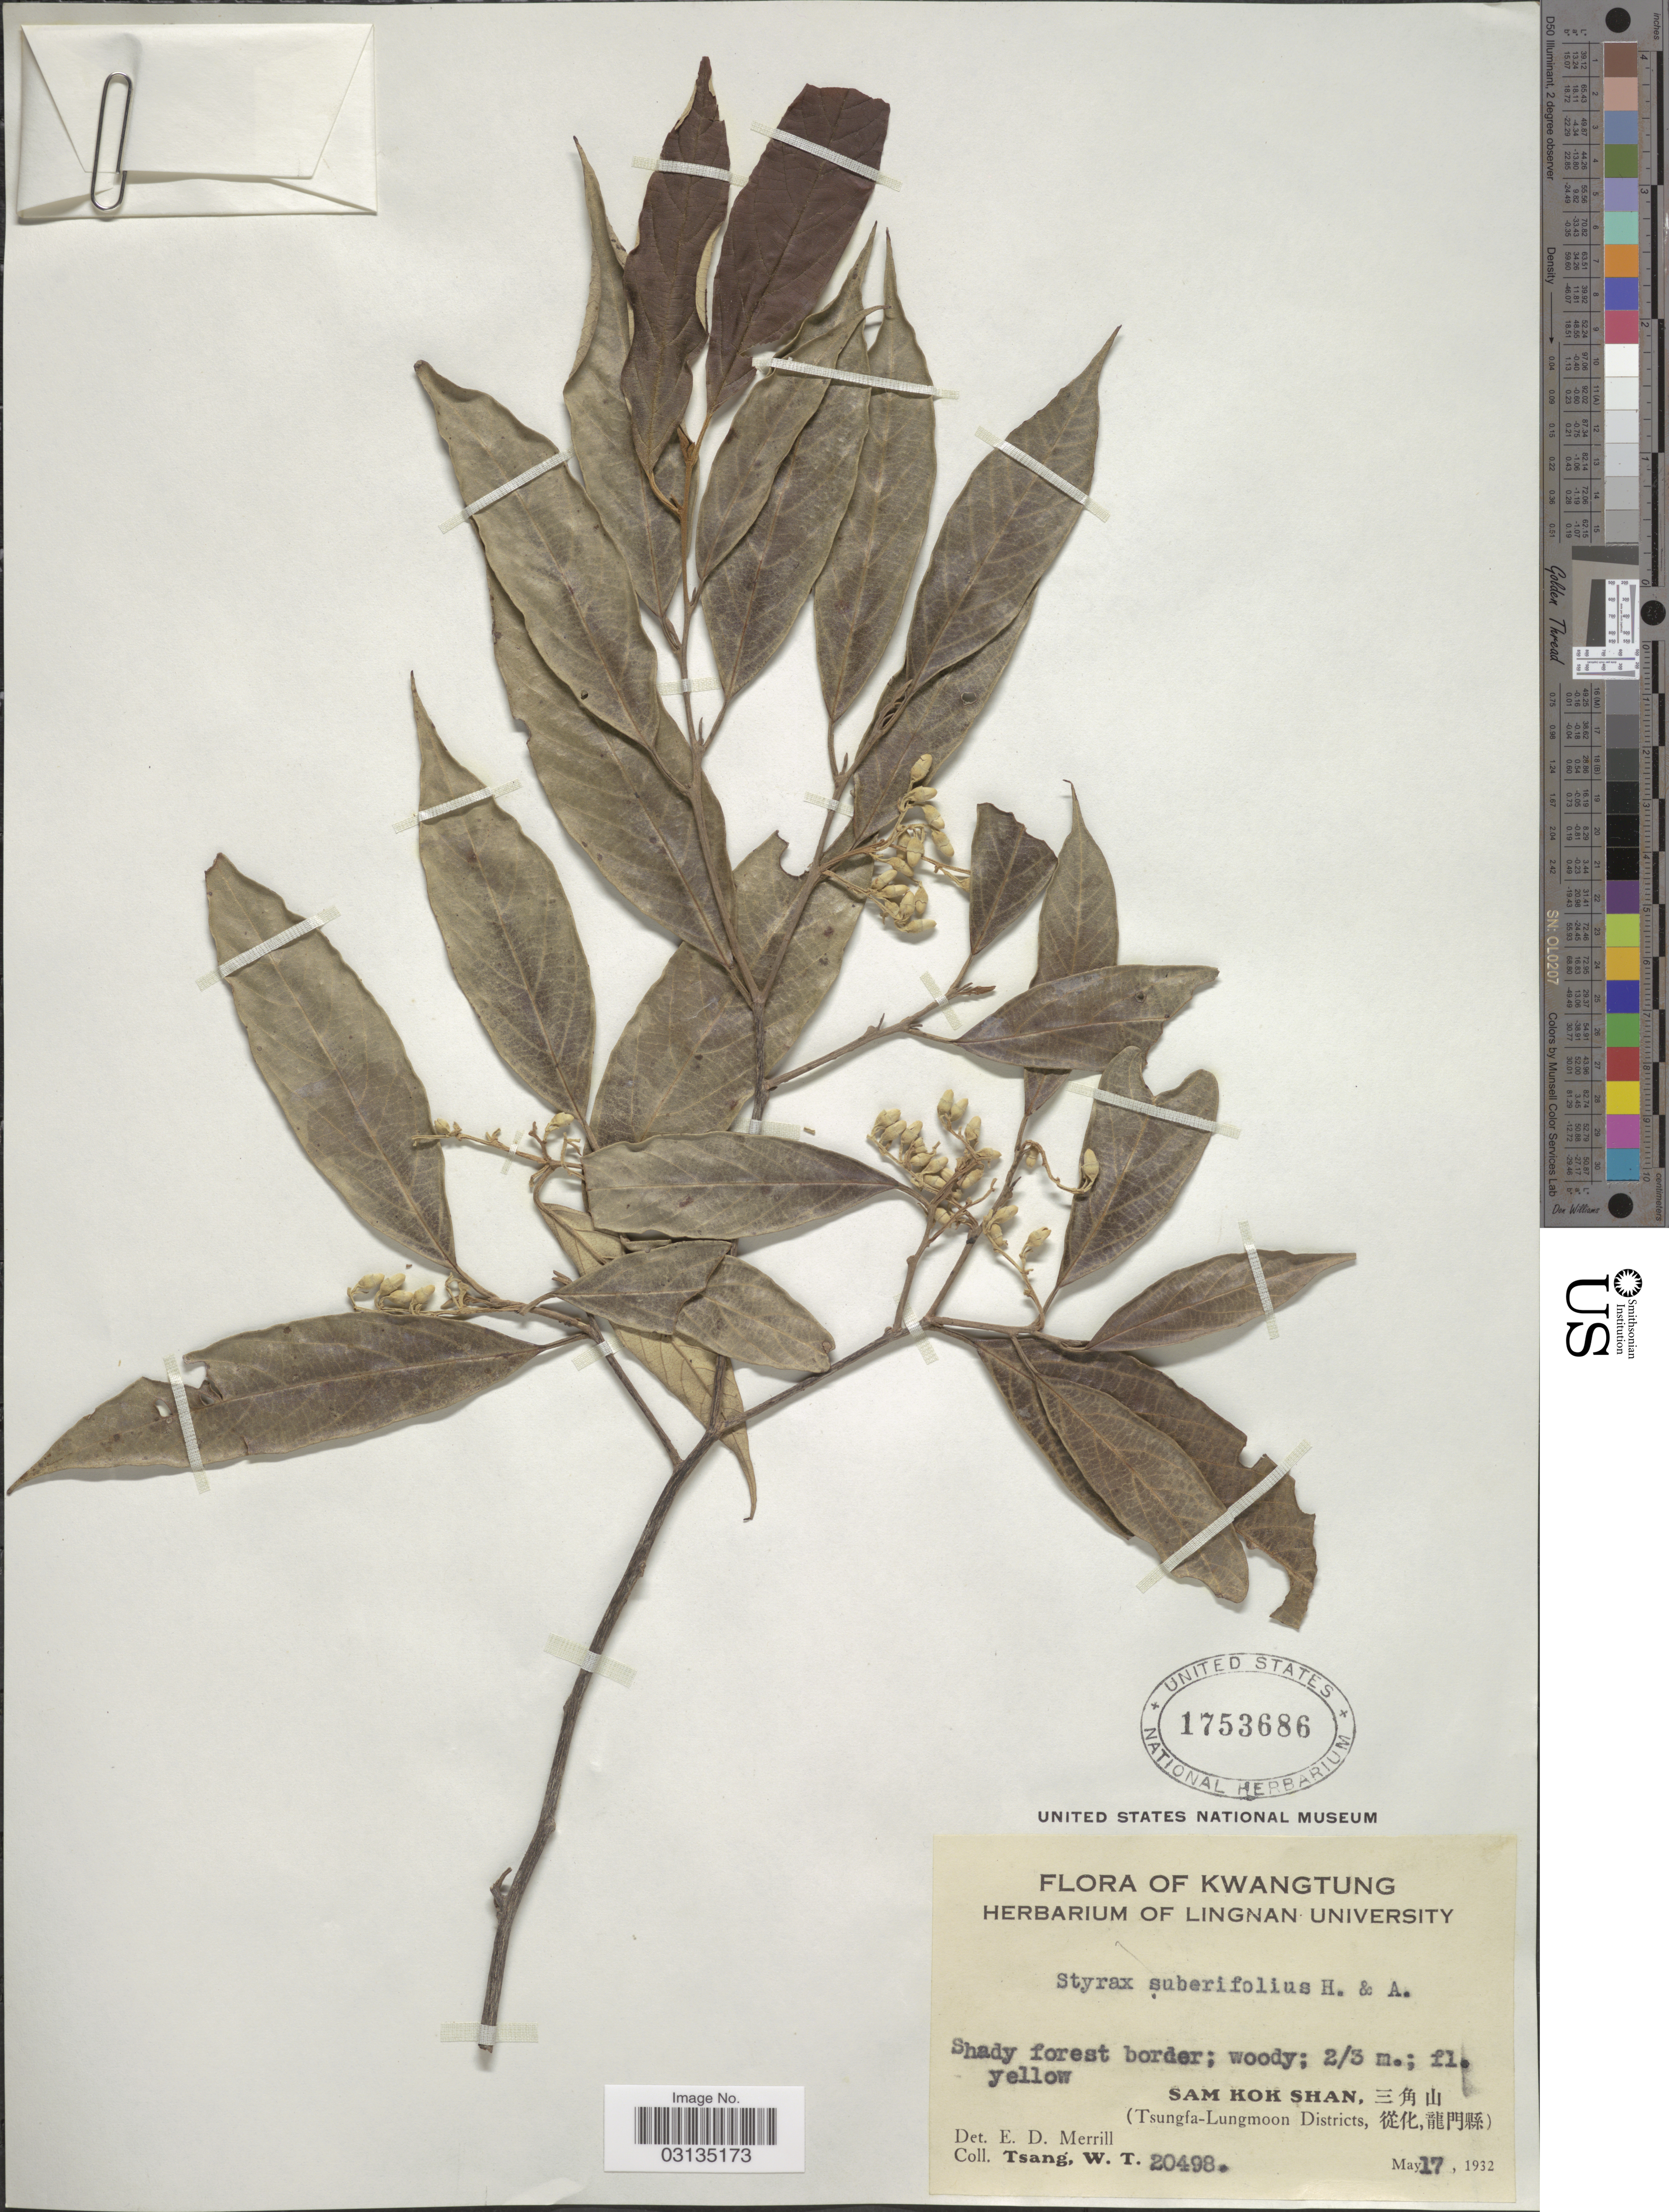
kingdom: Plantae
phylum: Tracheophyta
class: Magnoliopsida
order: Ericales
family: Styracaceae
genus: Styrax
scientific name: Styrax suberifolius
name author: Hook. & Arn.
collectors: W. T. Tsang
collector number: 20498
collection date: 1932-05-17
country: China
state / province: Guangdong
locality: Kwangtung, Sam Hok Shan, (Tsungfa-Lungmoon Districts).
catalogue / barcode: US 1753686